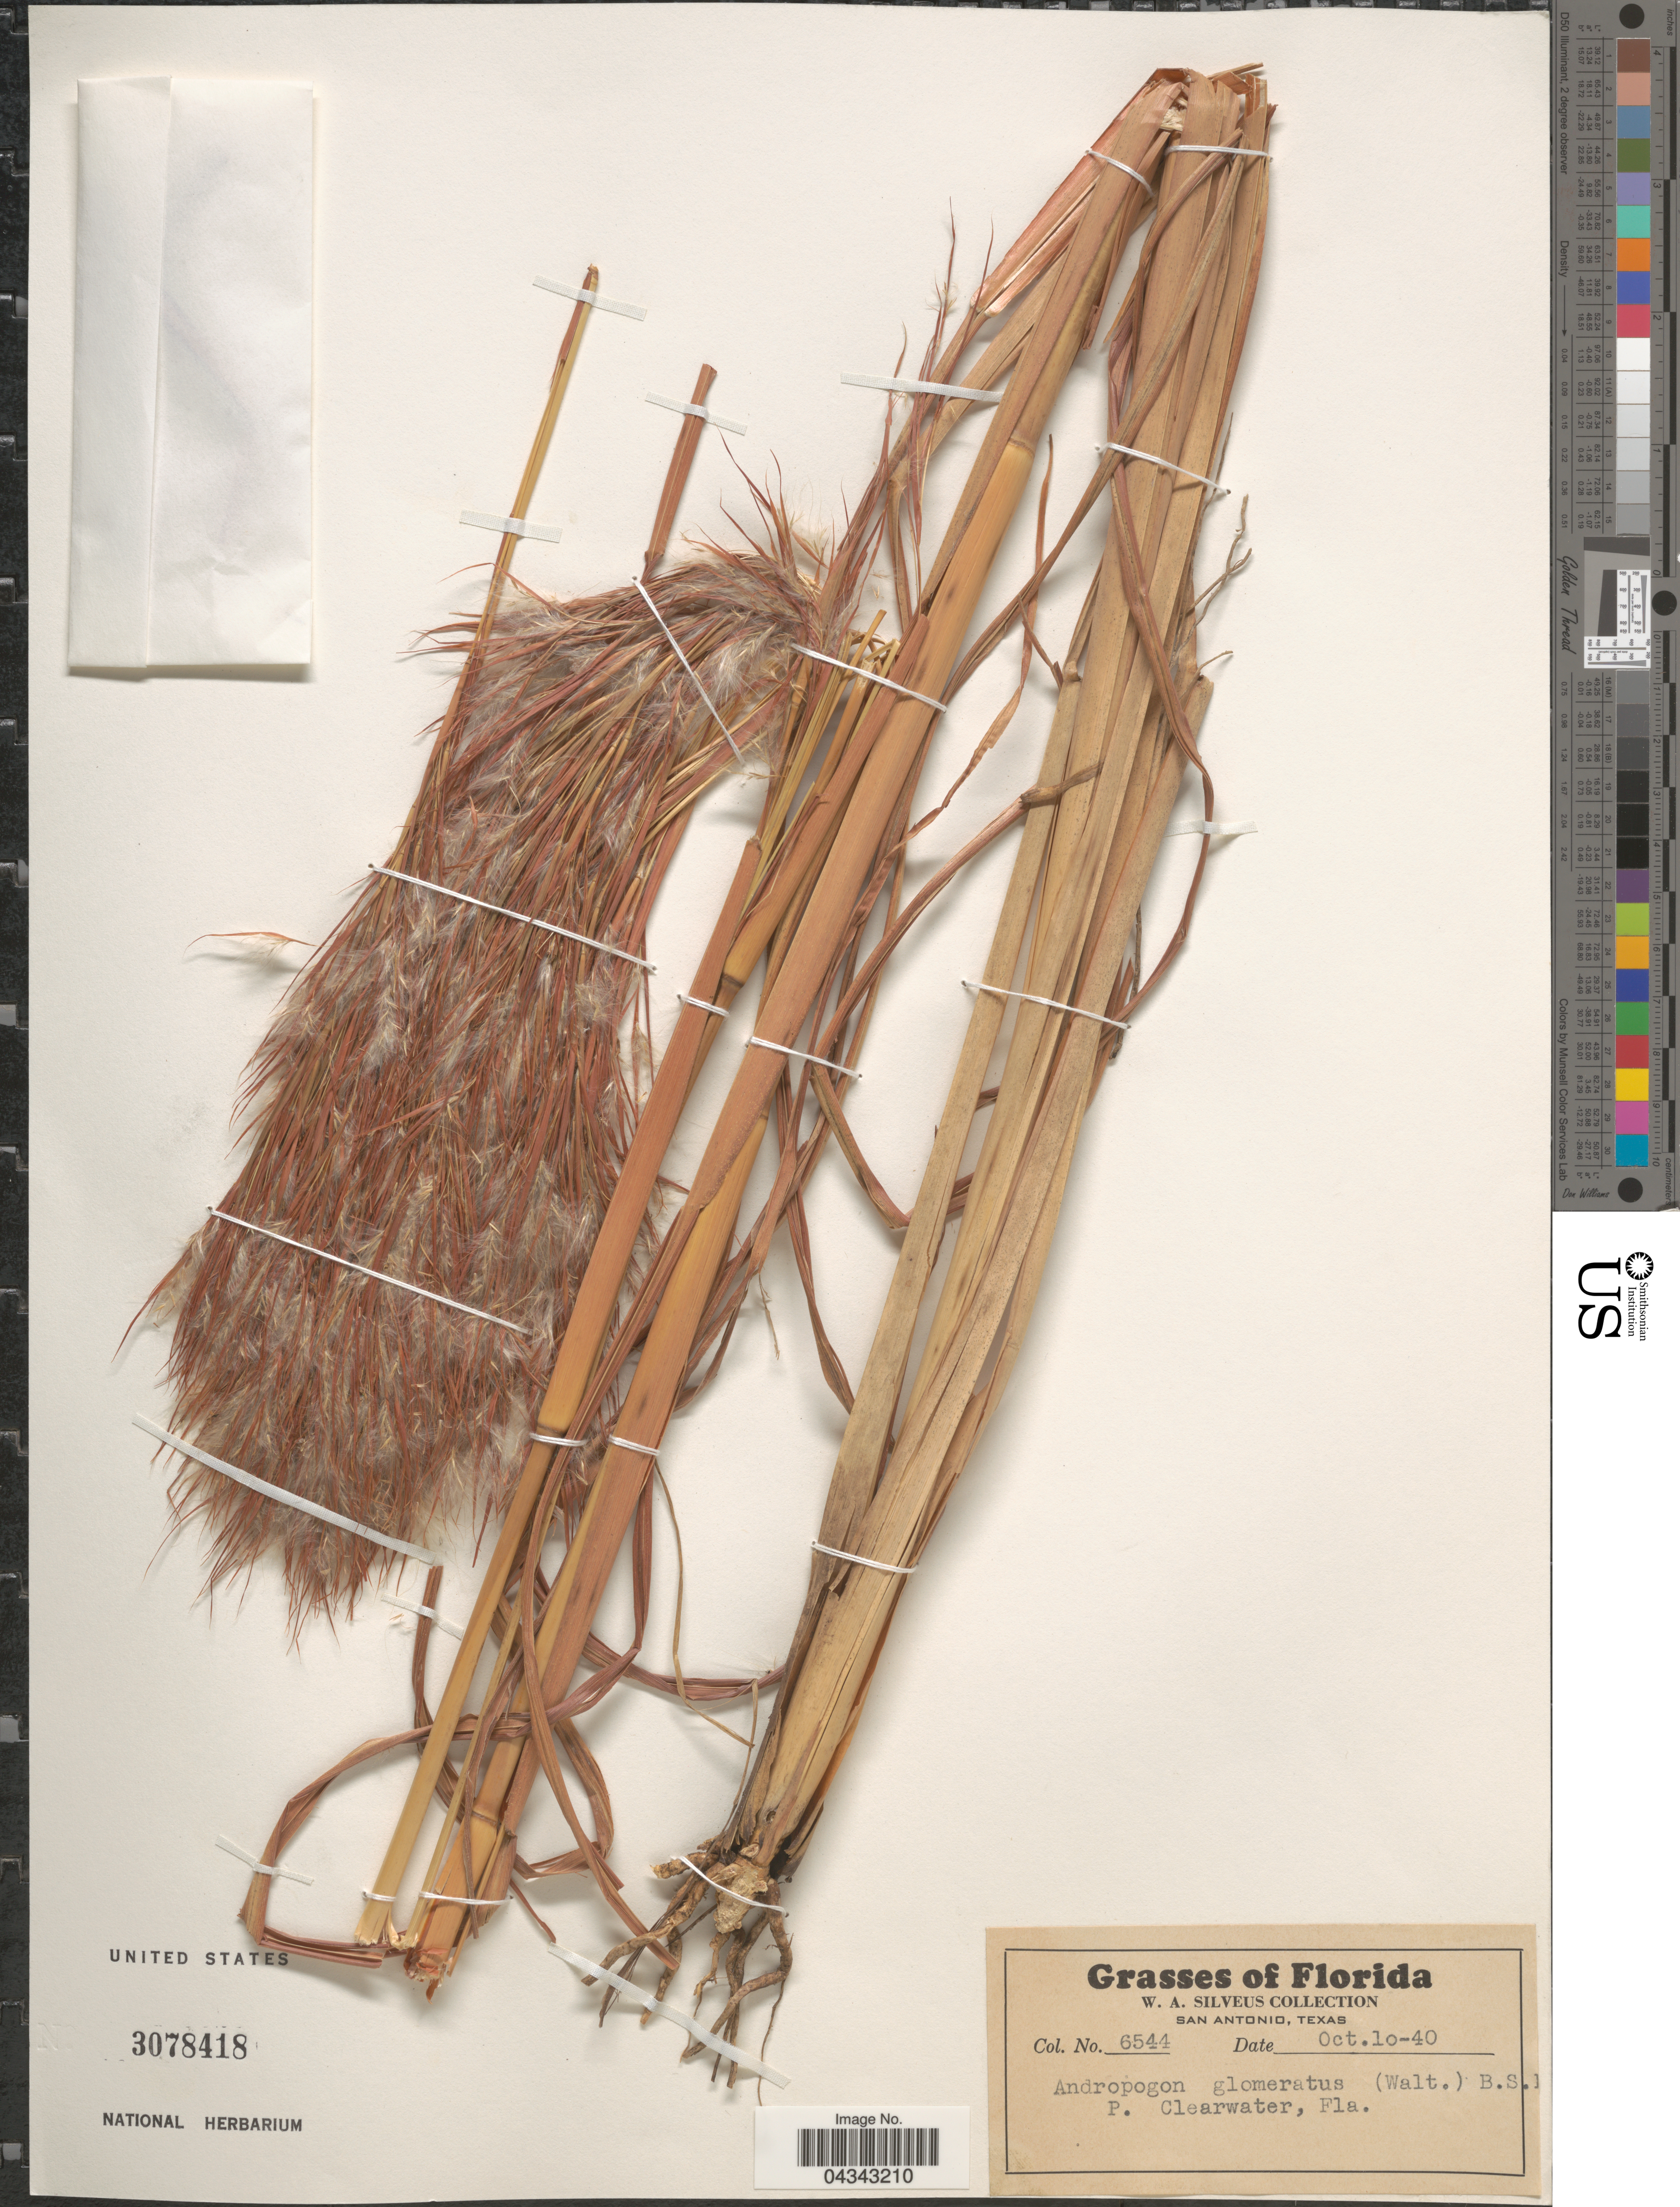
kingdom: Plantae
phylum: Tracheophyta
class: Liliopsida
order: Poales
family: Poaceae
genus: Andropogon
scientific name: Andropogon glomeratus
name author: (Walter) Britton, Stearns & Poggenb.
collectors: W. Silveus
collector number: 6544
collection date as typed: Transcribed d/m/y: 10/10/40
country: United States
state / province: Florida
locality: P. Clearwater.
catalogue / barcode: US 3078418